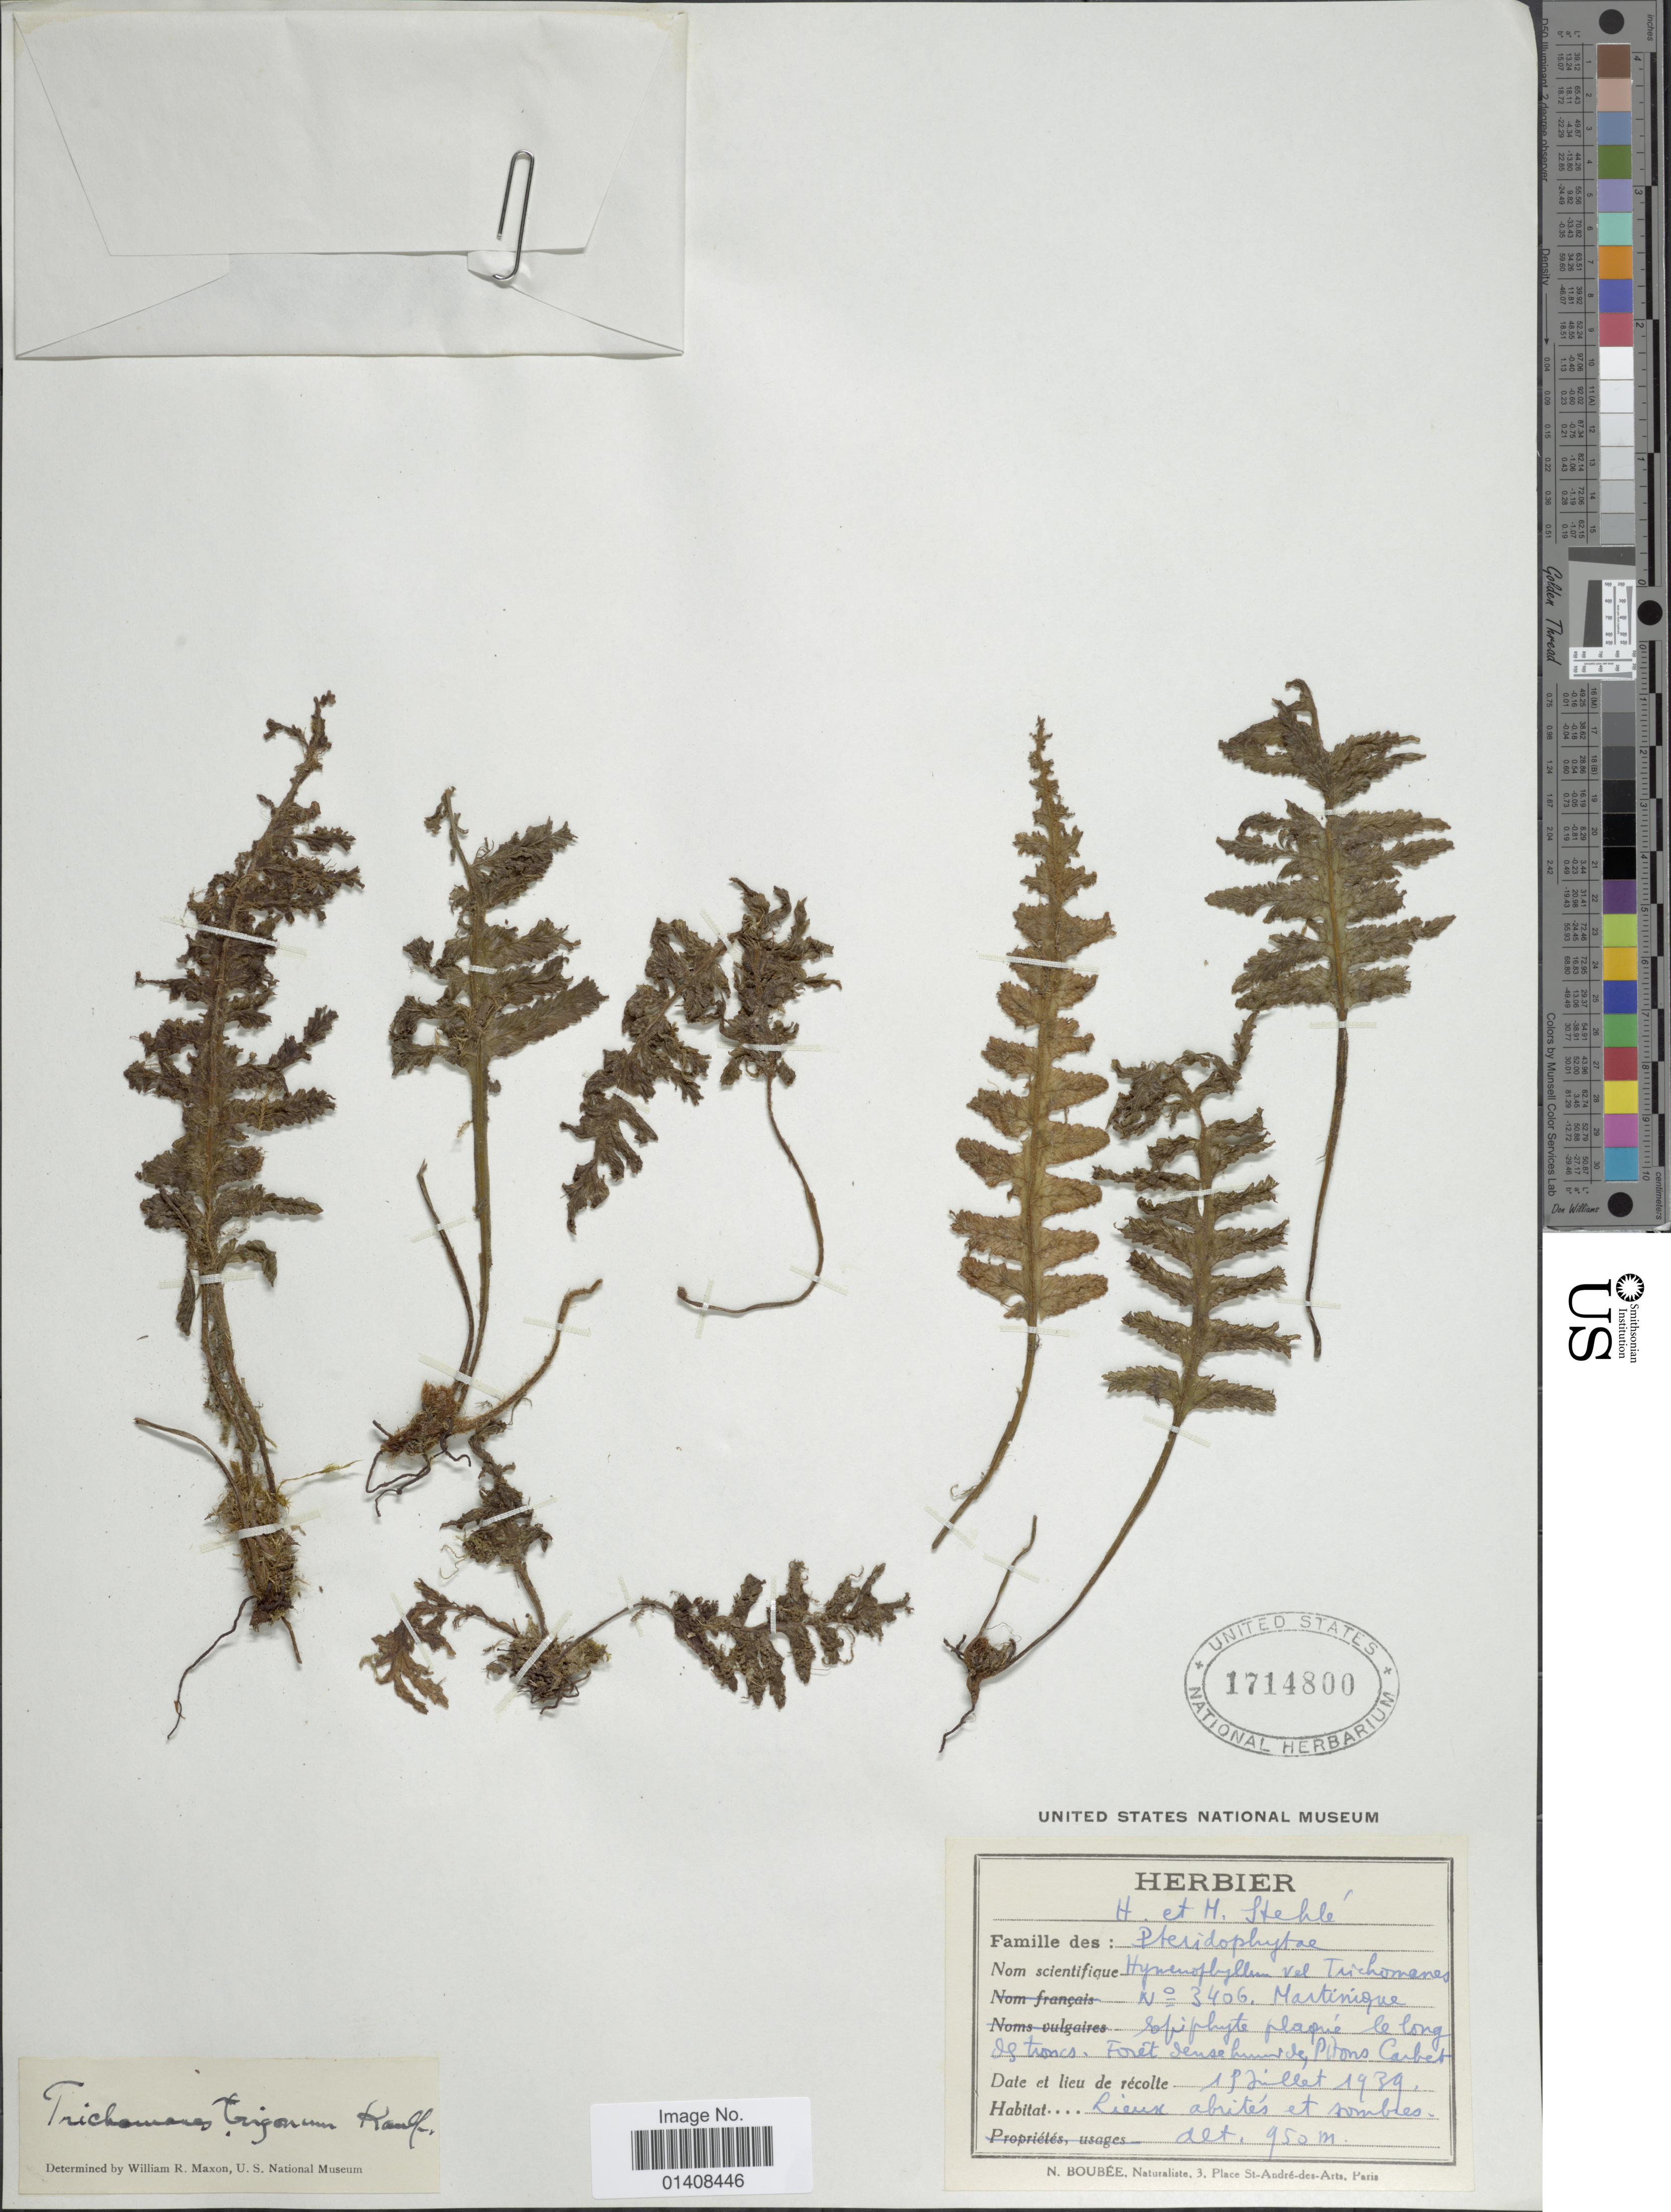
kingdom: Plantae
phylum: Tracheophyta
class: Polypodiopsida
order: Hymenophyllales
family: Hymenophyllaceae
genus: Trichomanes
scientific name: Trichomanes trigonum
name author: Desv.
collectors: H. Stehlé & M. Stehlé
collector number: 3406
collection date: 1939-07-19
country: Martinique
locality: Forêt dense humides. Pitons du Carbet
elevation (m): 950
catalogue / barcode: US 1714800